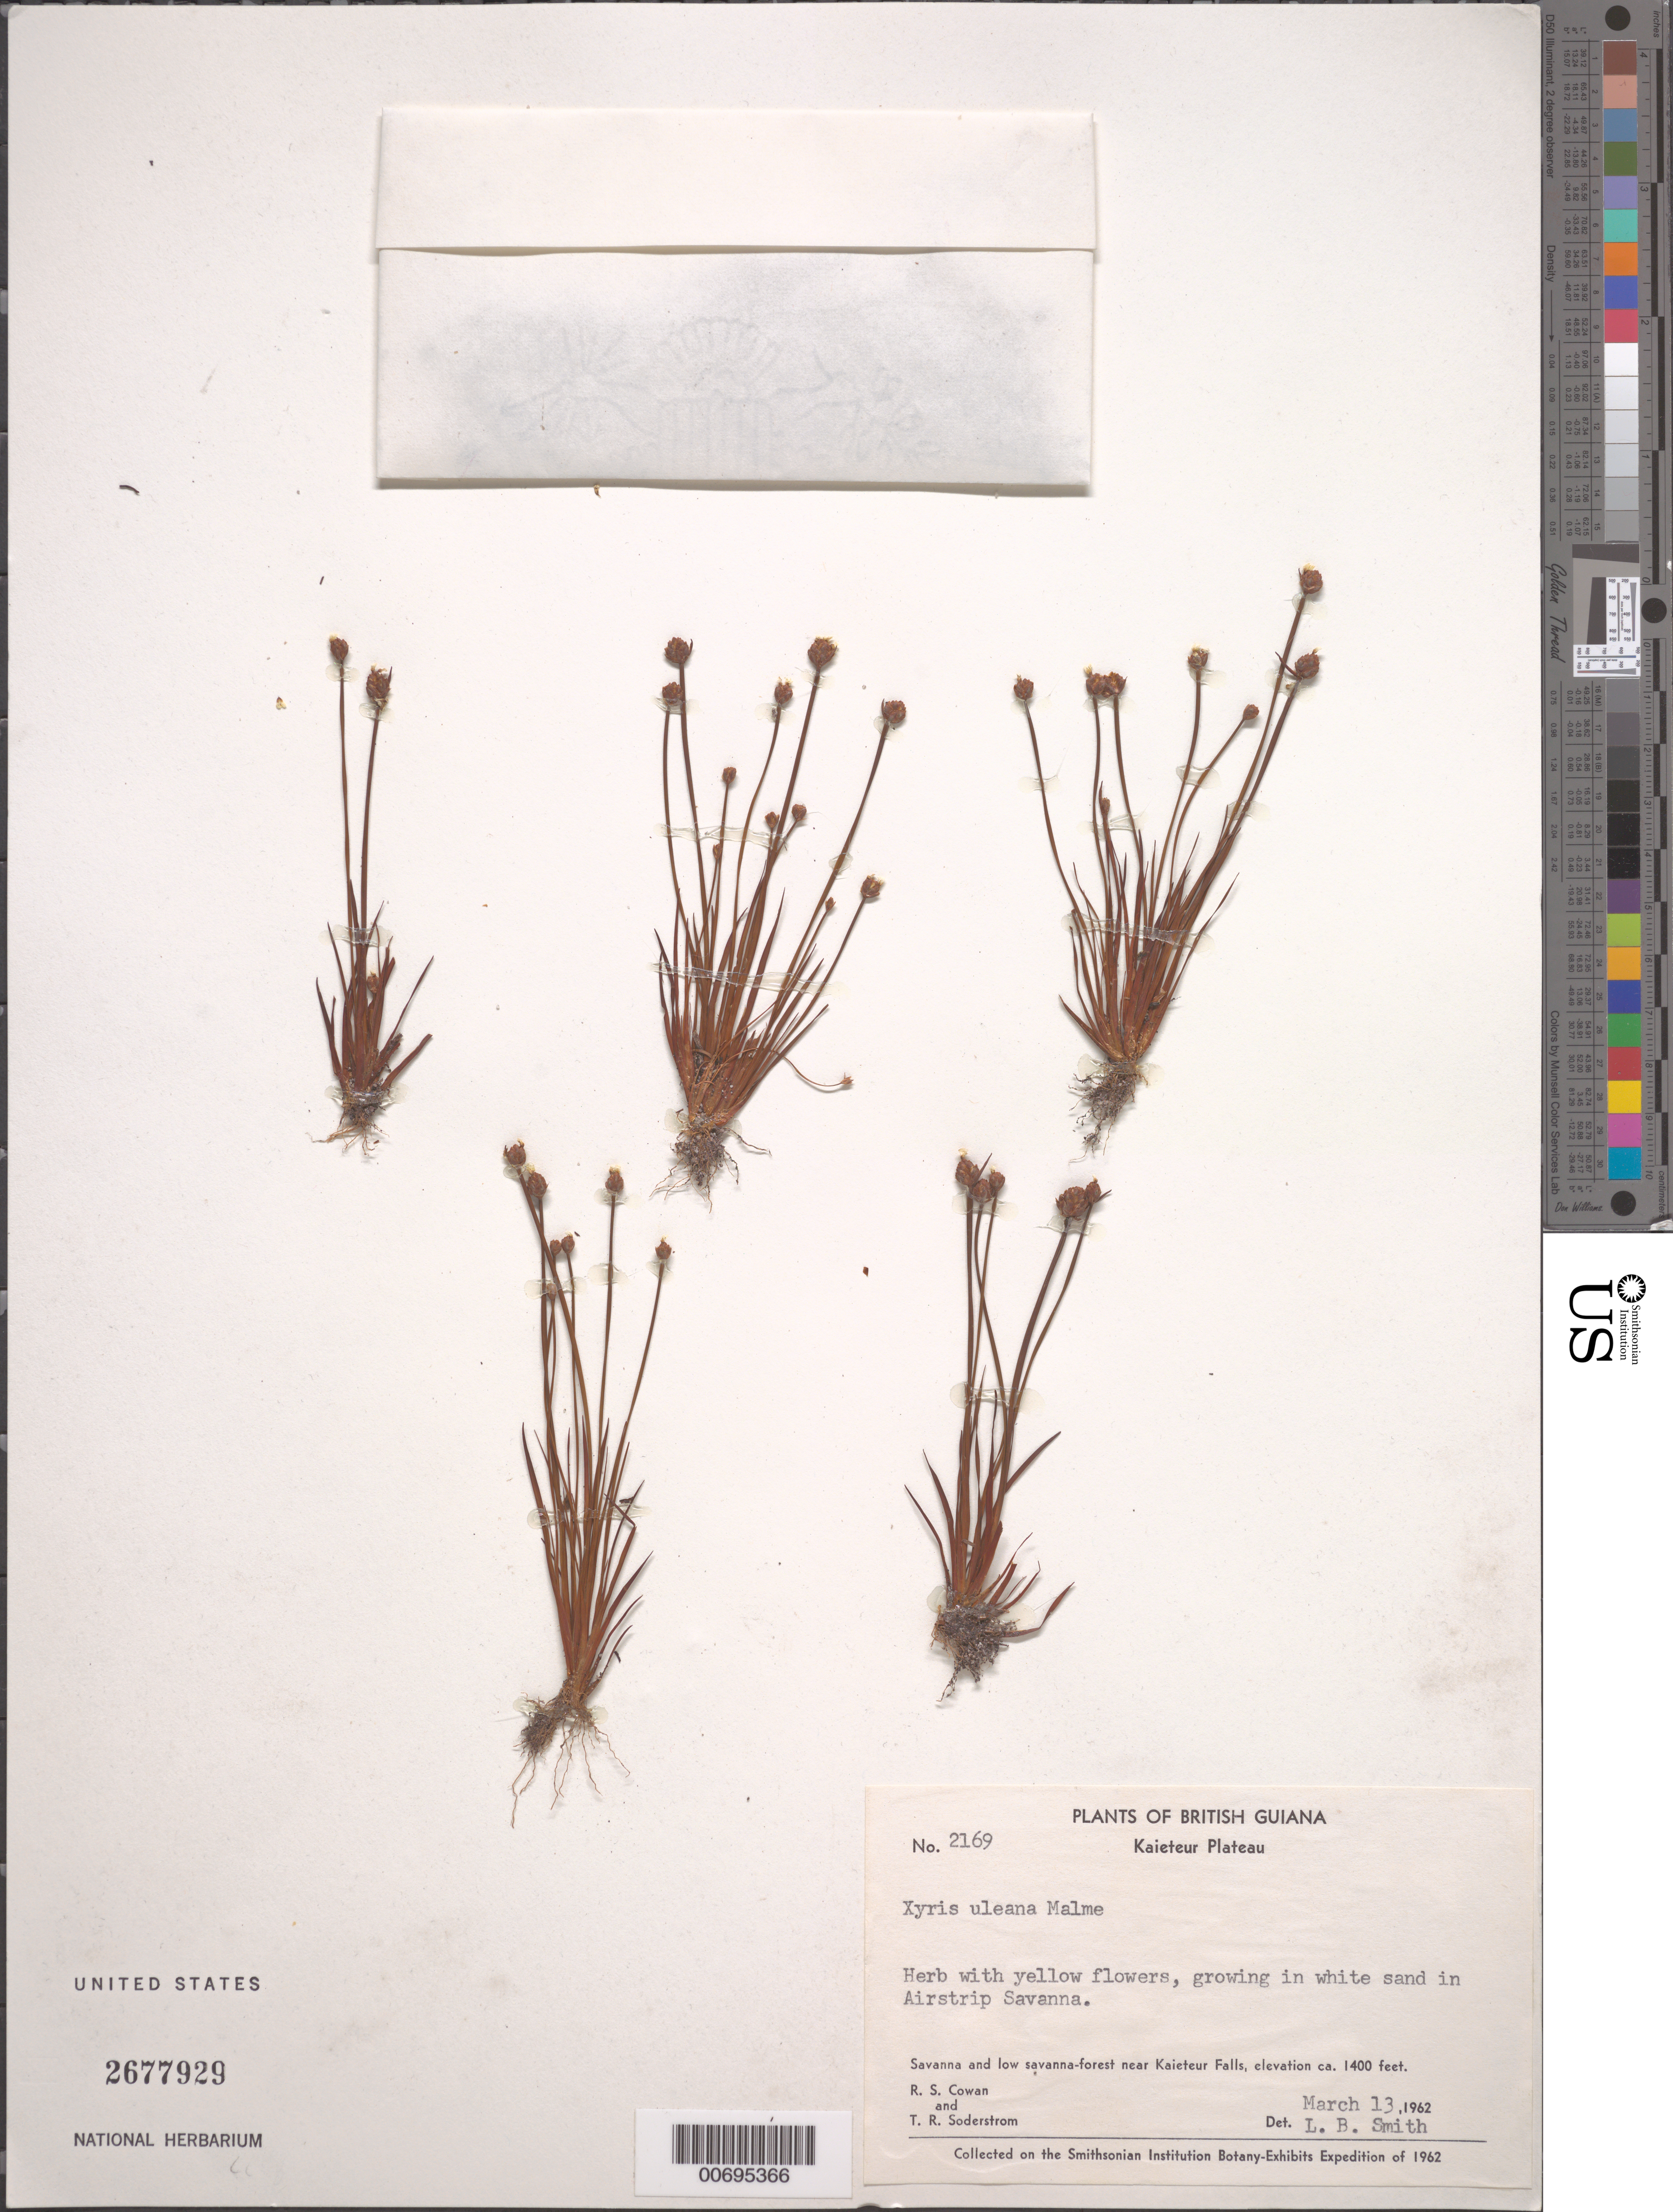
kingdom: Plantae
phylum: Tracheophyta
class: Liliopsida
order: Poales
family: Xyridaceae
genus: Xyris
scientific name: Xyris uleana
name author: Malme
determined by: Smith, Lyman B., (US), NMNH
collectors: R. S. Cowan & T. R. Soderstrom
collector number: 2169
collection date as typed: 13-Mar-62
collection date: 1962-03-13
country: Guyana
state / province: Potaro-Siparuni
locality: Kaieteur Plateau, Kaieteur Falls, airstrip savanna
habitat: Savanna; low savanna forest; growing in white sand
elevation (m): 427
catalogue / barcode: US 2677929